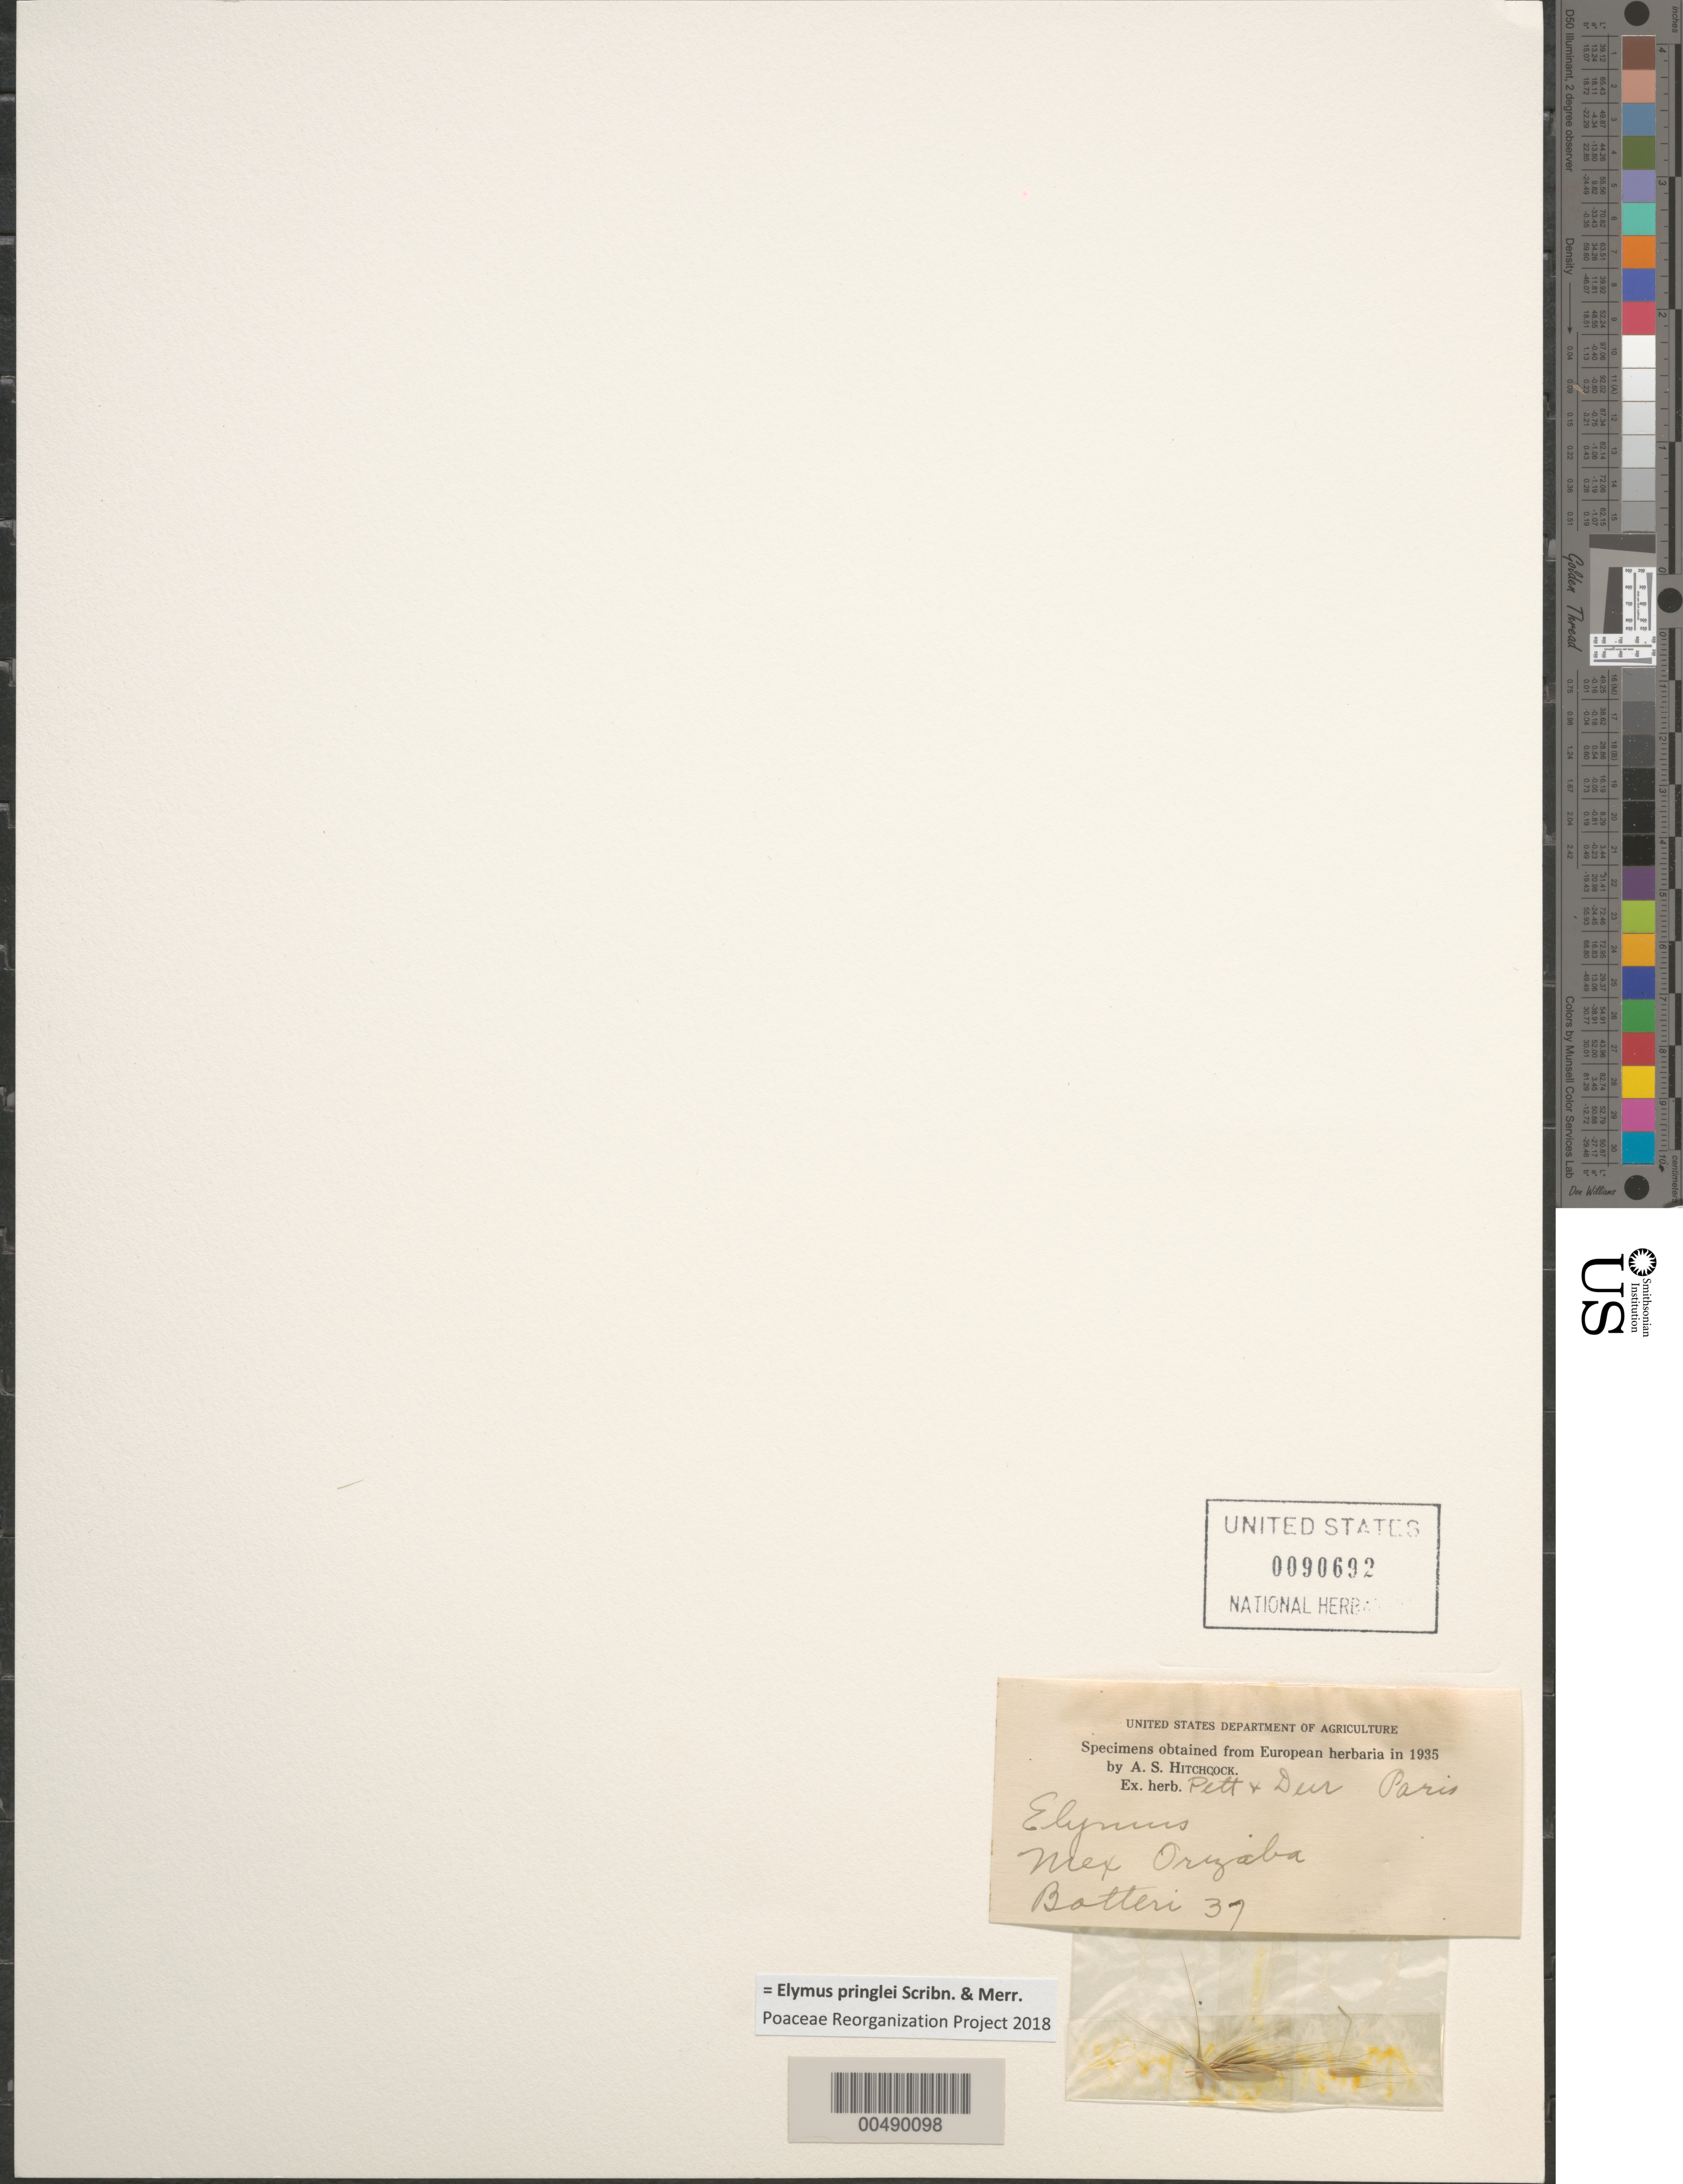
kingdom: Plantae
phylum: Tracheophyta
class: Liliopsida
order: Poales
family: Poaceae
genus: Elymus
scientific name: Elymus pringlei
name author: Scribn. & Merr.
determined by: Poaceae Reorganization Project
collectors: -. Botteri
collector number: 37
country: Mexico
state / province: Veracruz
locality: Orizaba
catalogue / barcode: US 90692